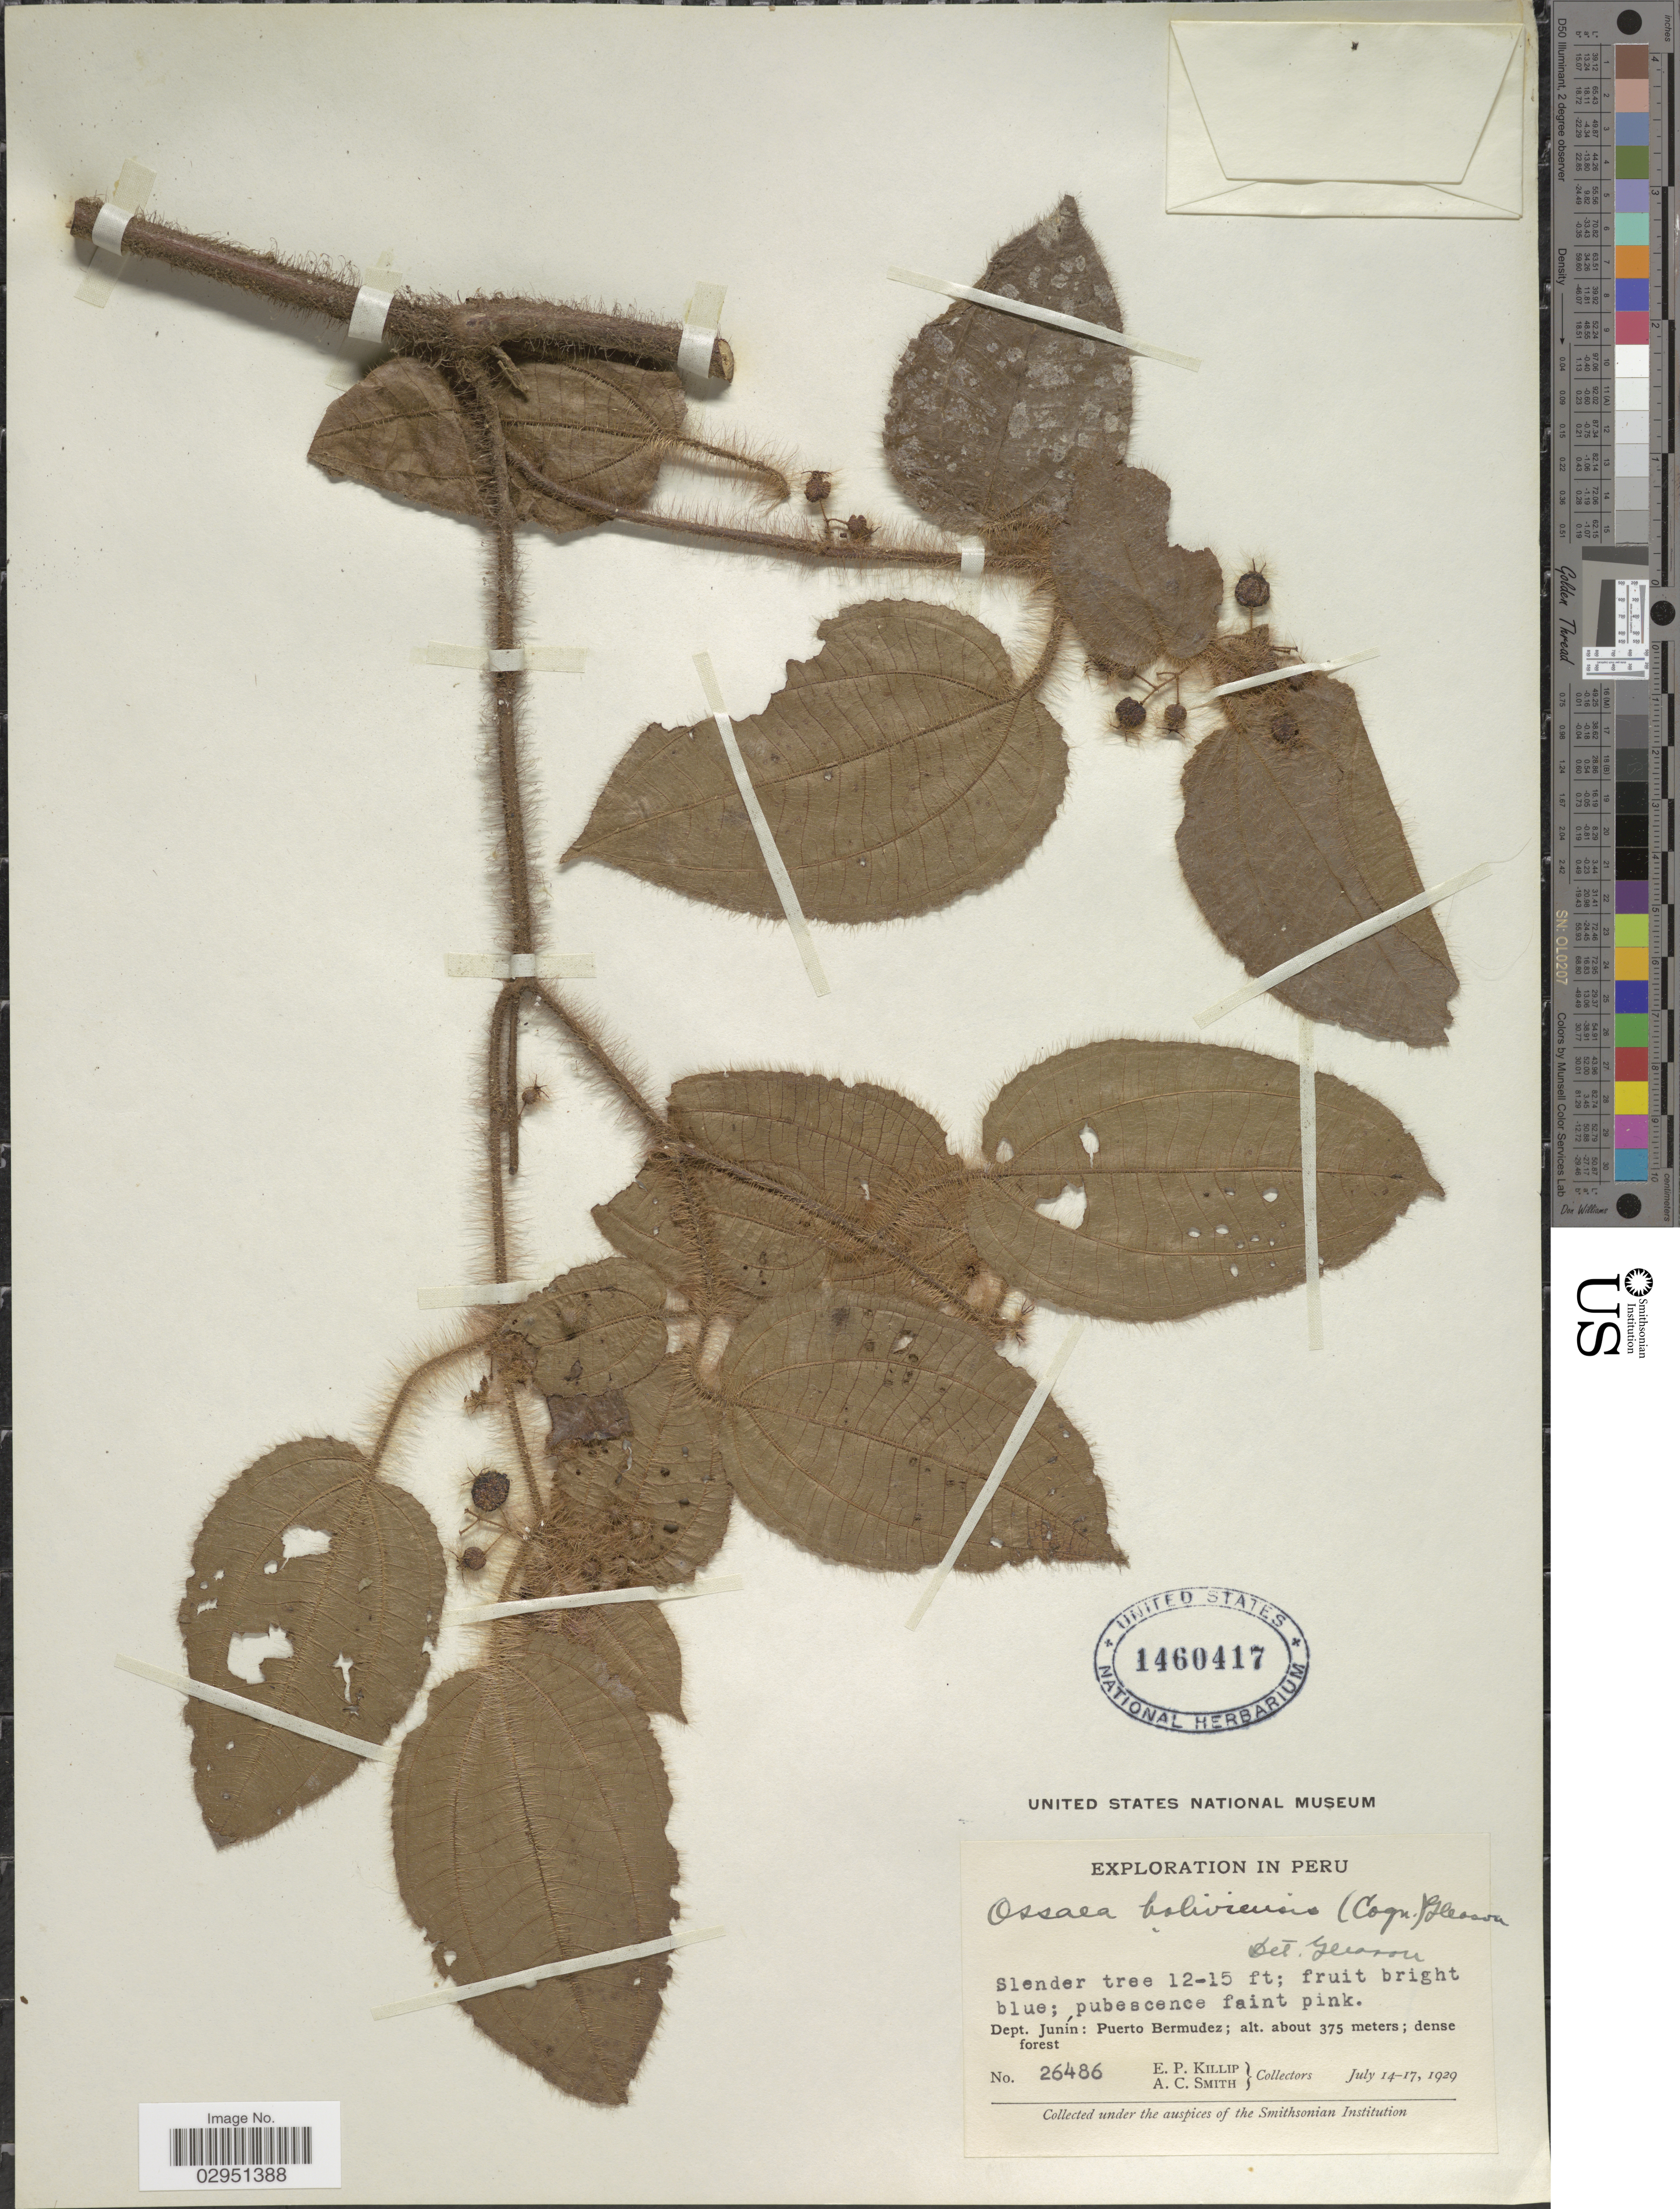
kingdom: Plantae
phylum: Tracheophyta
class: Magnoliopsida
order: Myrtales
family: Melastomataceae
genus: Ossaea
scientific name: Ossaea boliviensis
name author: (Cogn.) Gleason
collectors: E. P. Killip & A. C. Smith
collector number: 26486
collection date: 1929-07-14/1929-07-17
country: Peru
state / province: Junín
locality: Dept. Junín: Puerto Bermudaz.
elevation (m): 375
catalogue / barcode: US 1460417